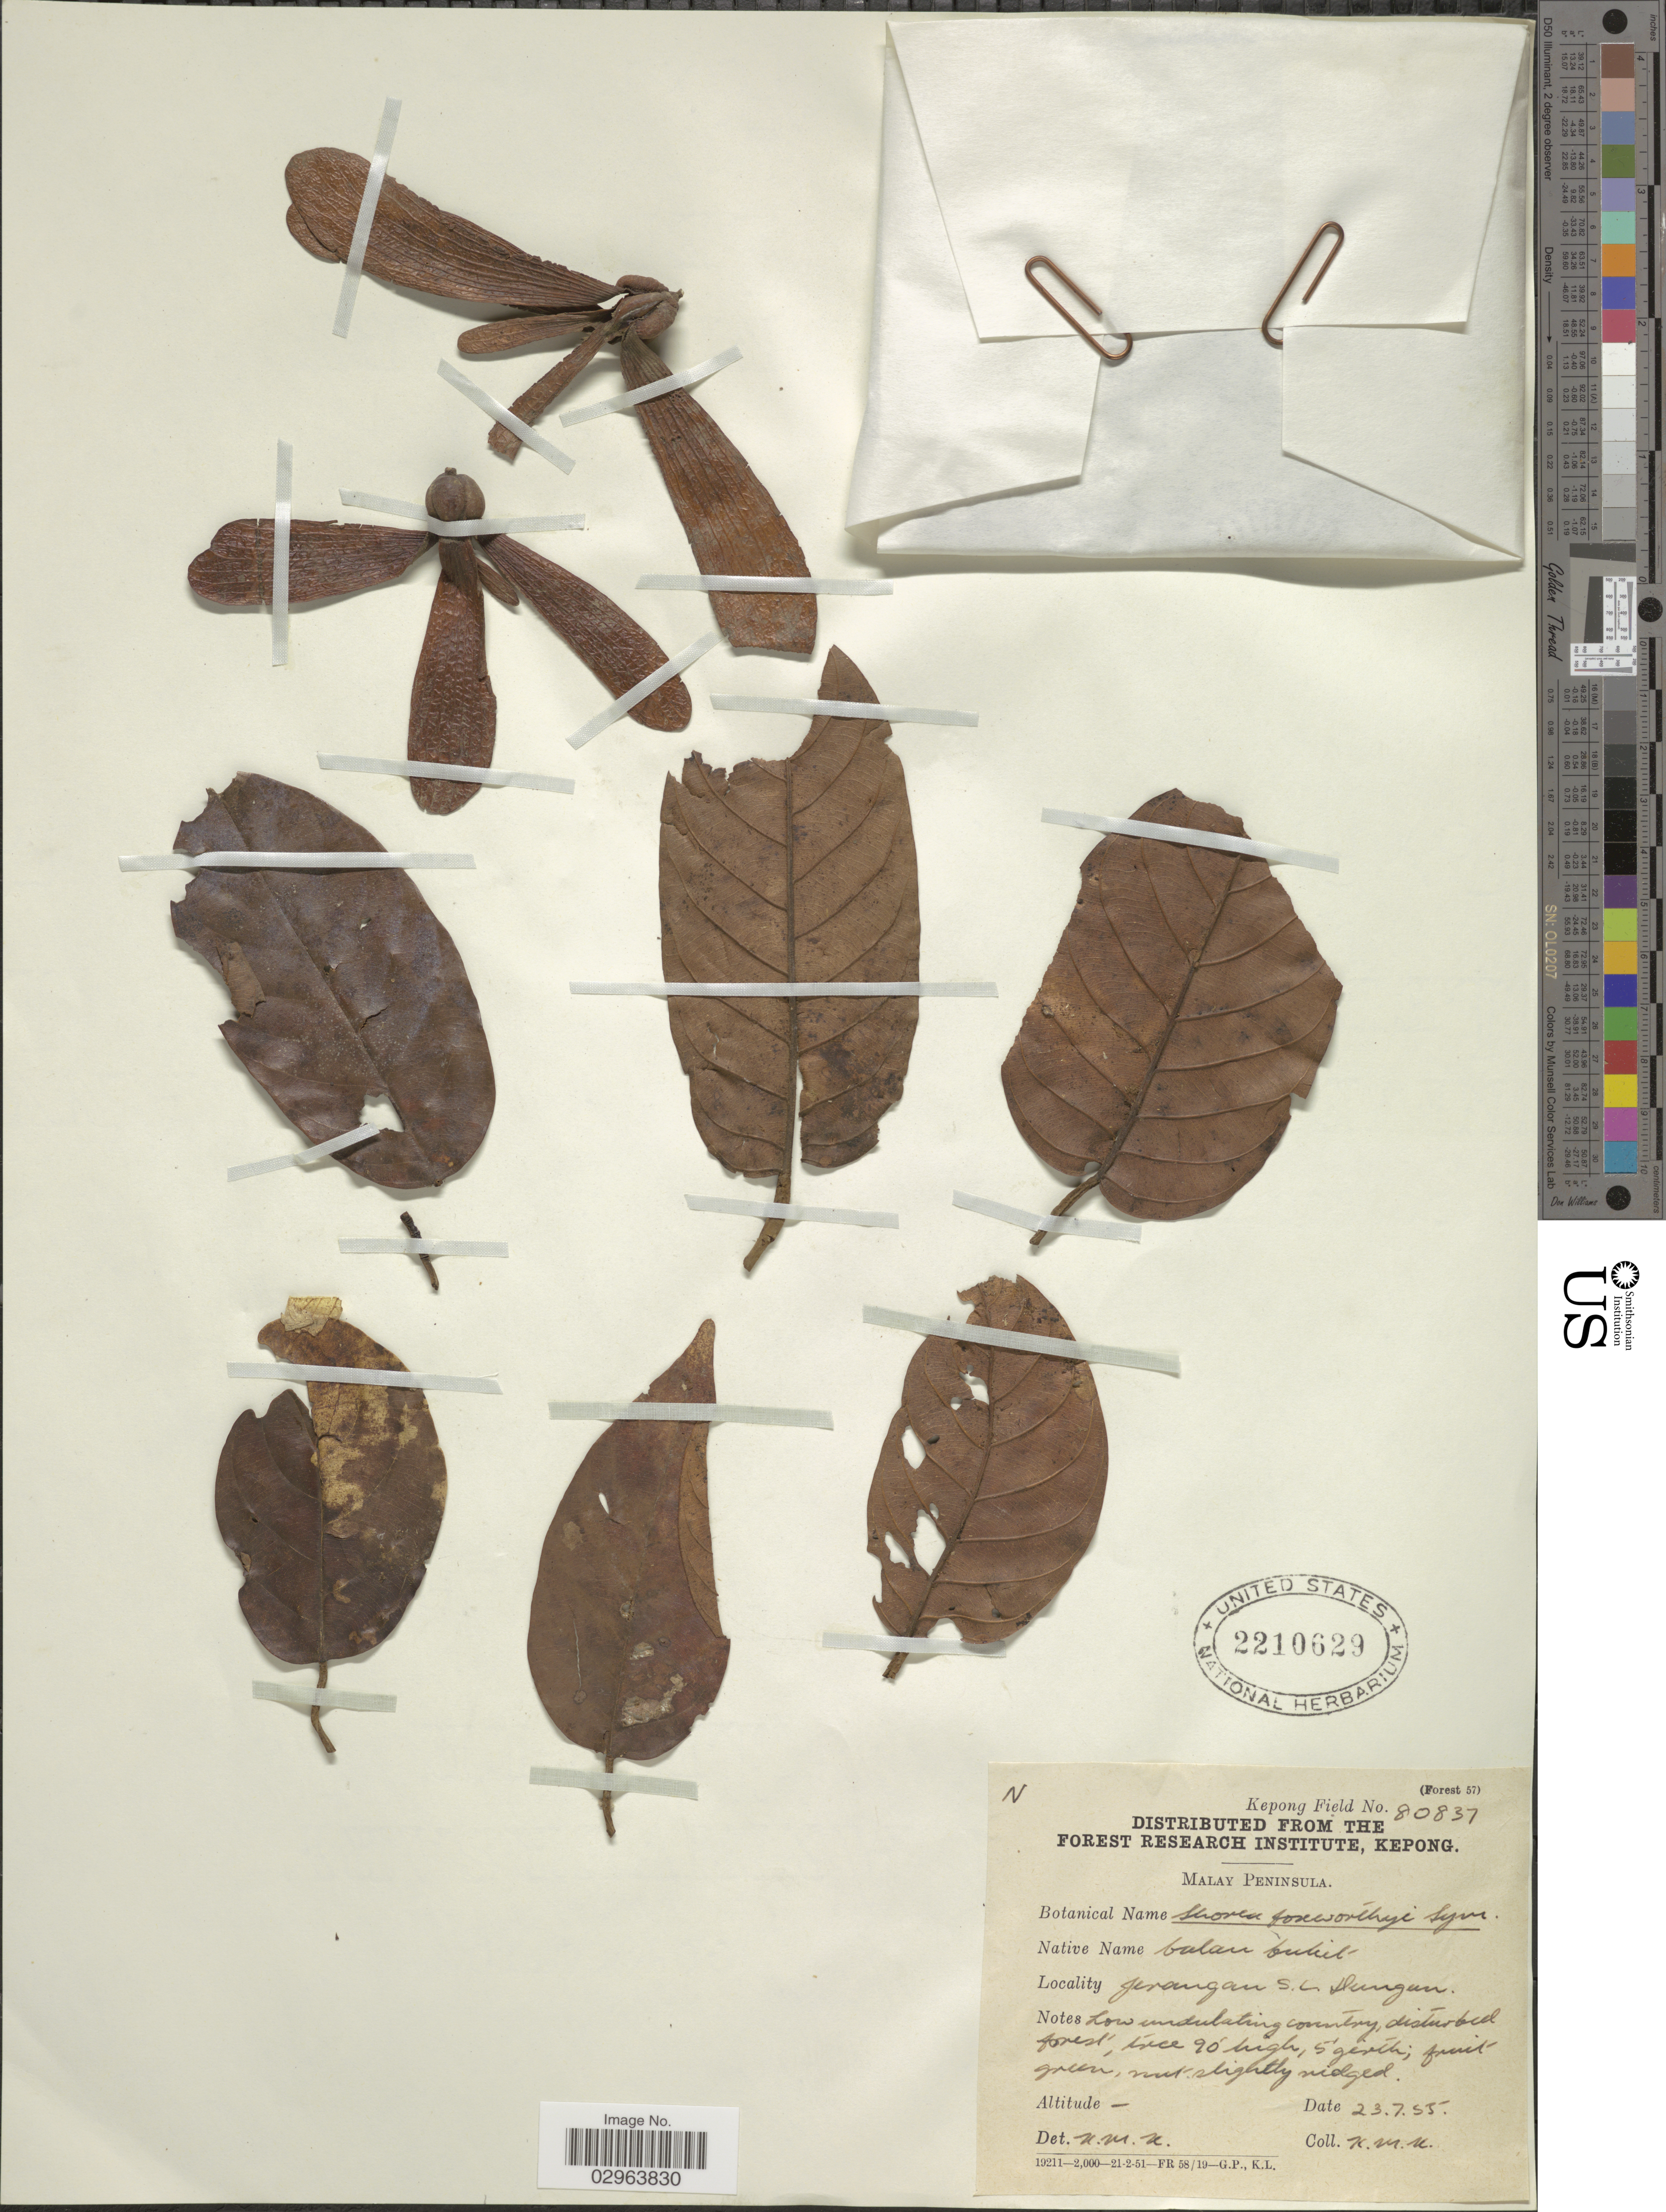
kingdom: Plantae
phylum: Tracheophyta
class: Magnoliopsida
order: Malvales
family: Dipterocarpaceae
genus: Shorea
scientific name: Shorea foxworthyi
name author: Symington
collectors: K. M. K.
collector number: Kepong Field 80837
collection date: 1955-07-23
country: Malaysia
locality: Malay Peninsula, Jerangan S.L. Dungun.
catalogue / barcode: US 2210629